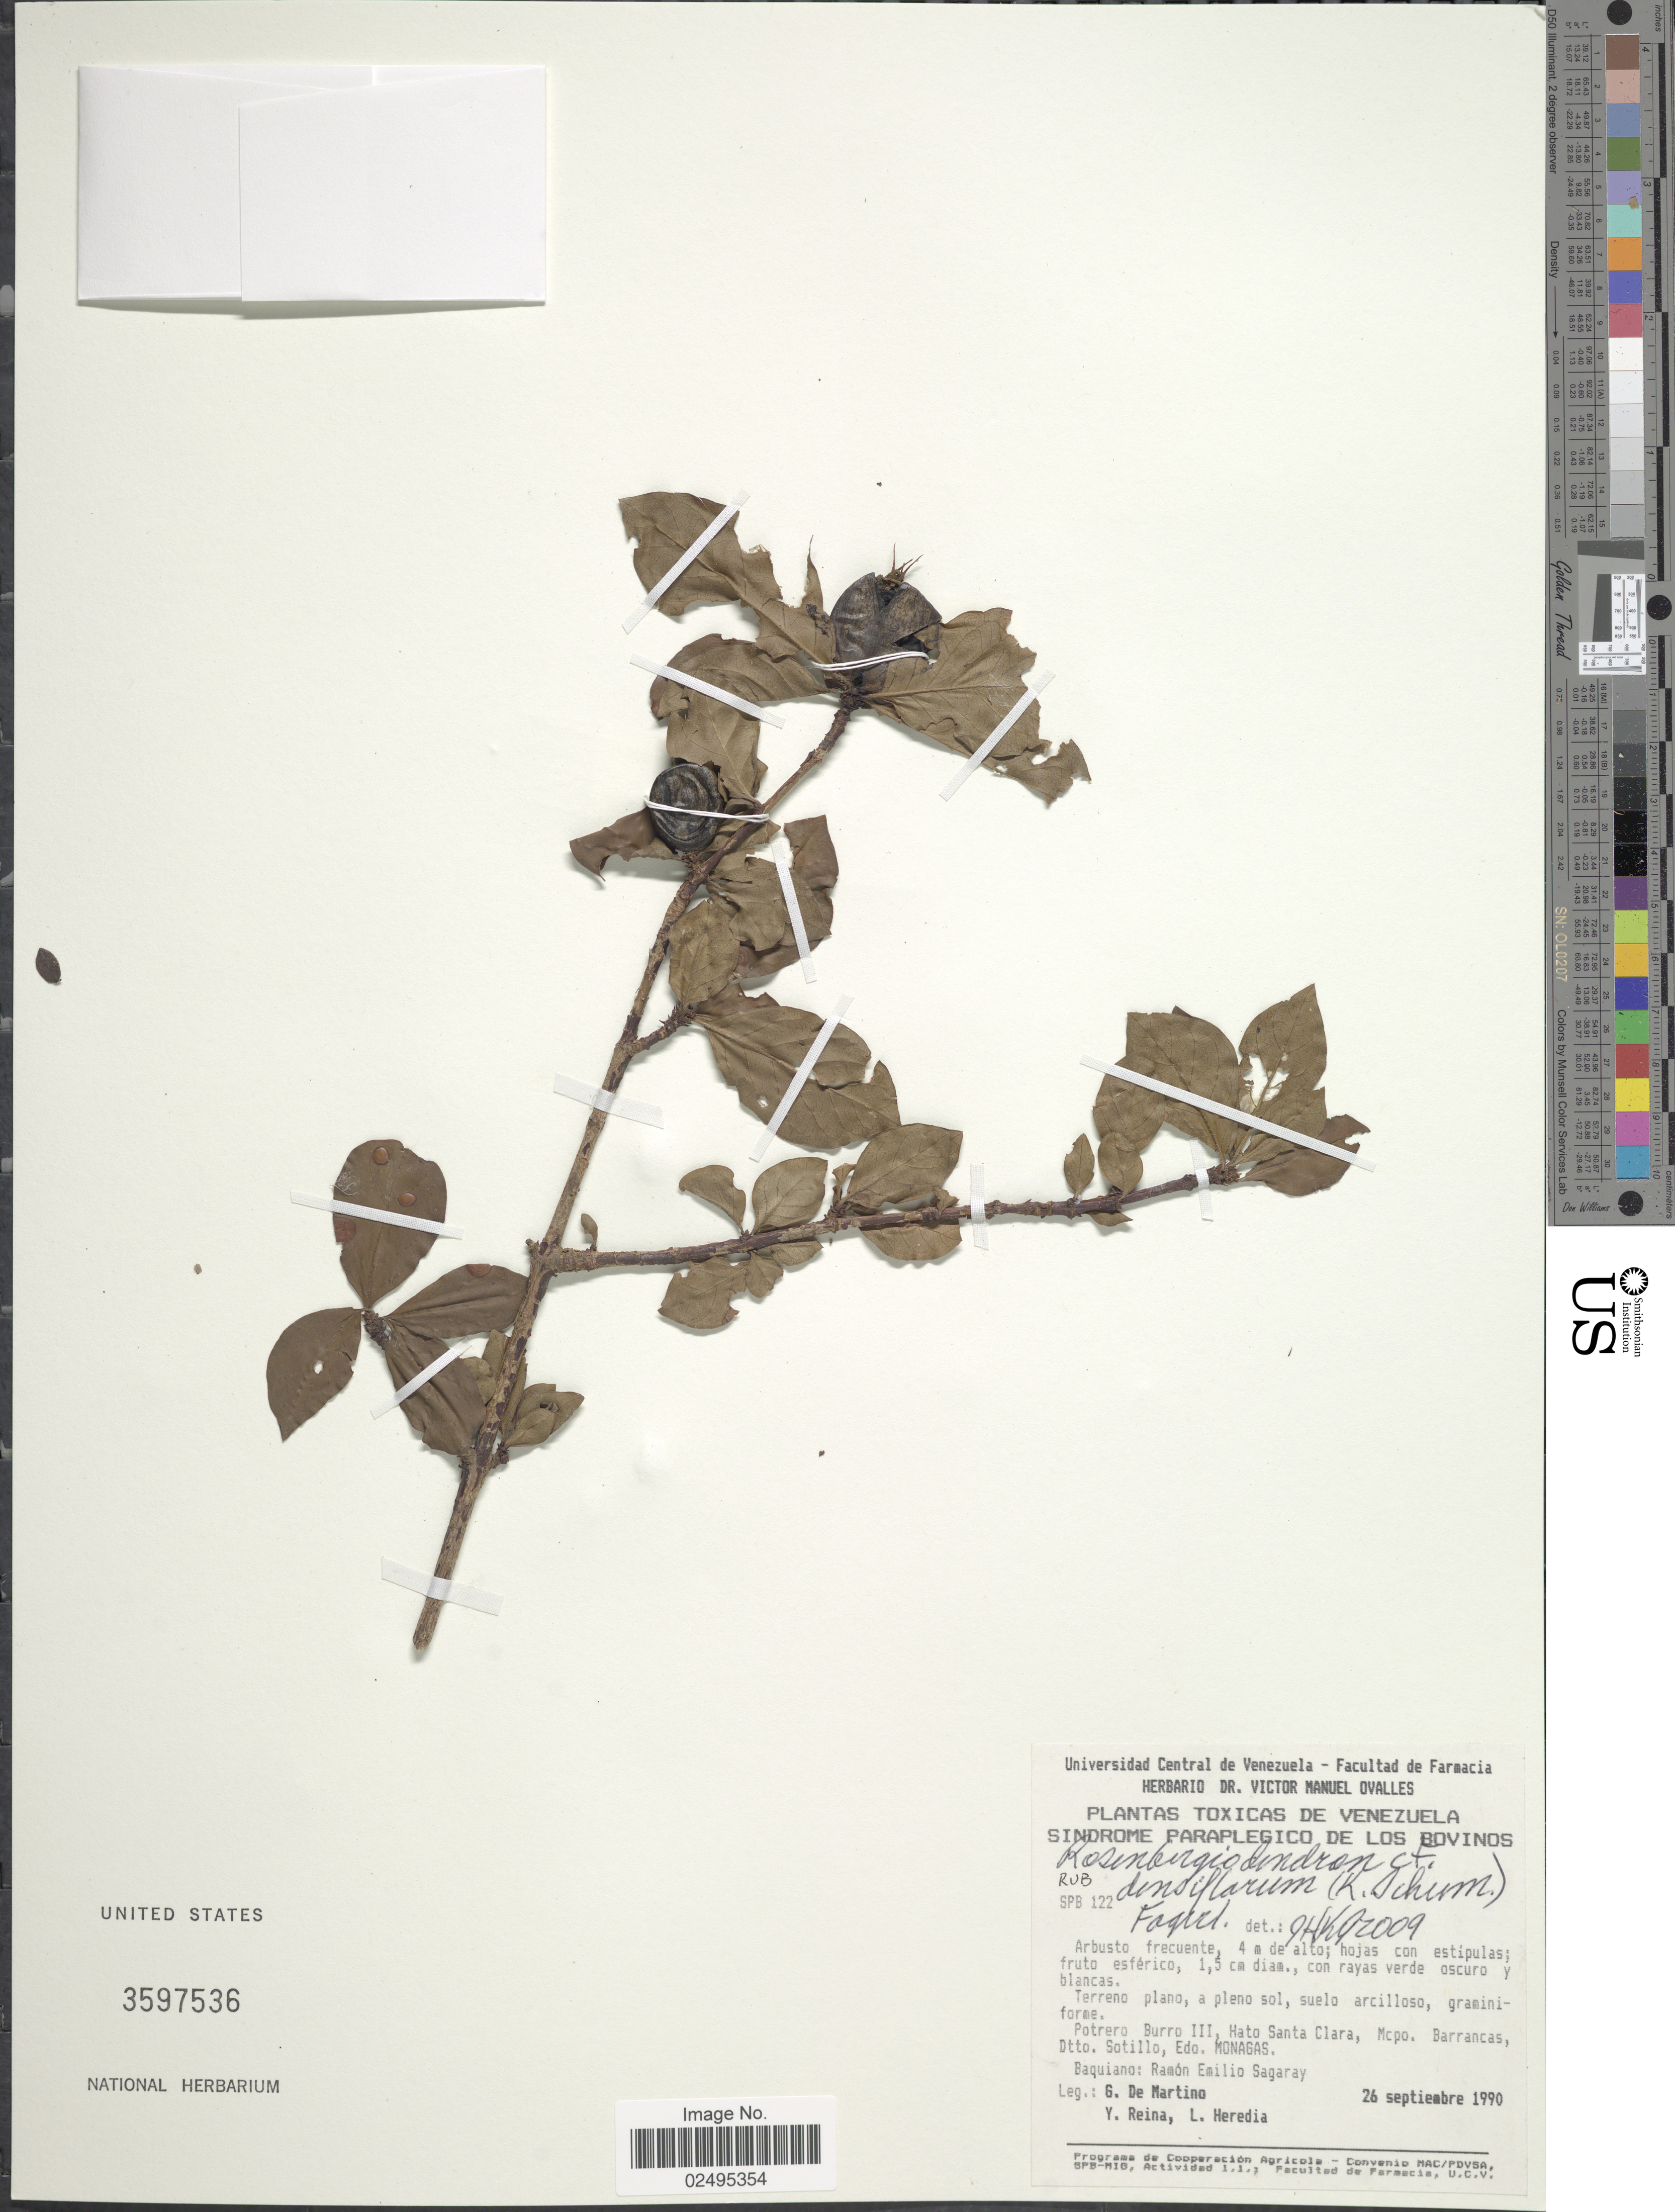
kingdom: Plantae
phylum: Tracheophyta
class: Magnoliopsida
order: Gentianales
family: Rubiaceae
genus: Rosenbergiodendron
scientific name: Rosenbergiodendron densiflorum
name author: (K. Schum.) Fagerl.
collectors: G. De Martino, Y. Reina & L. Heredia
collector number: SPB 122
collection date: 1990-09-26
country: Venezuela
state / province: Monagas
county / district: Sotillo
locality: Potrero Burro III, Hato Santa Clara, Mcpo. Barrancas, Dtto. Sotillo, Edo. Monagas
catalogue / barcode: US 3597536